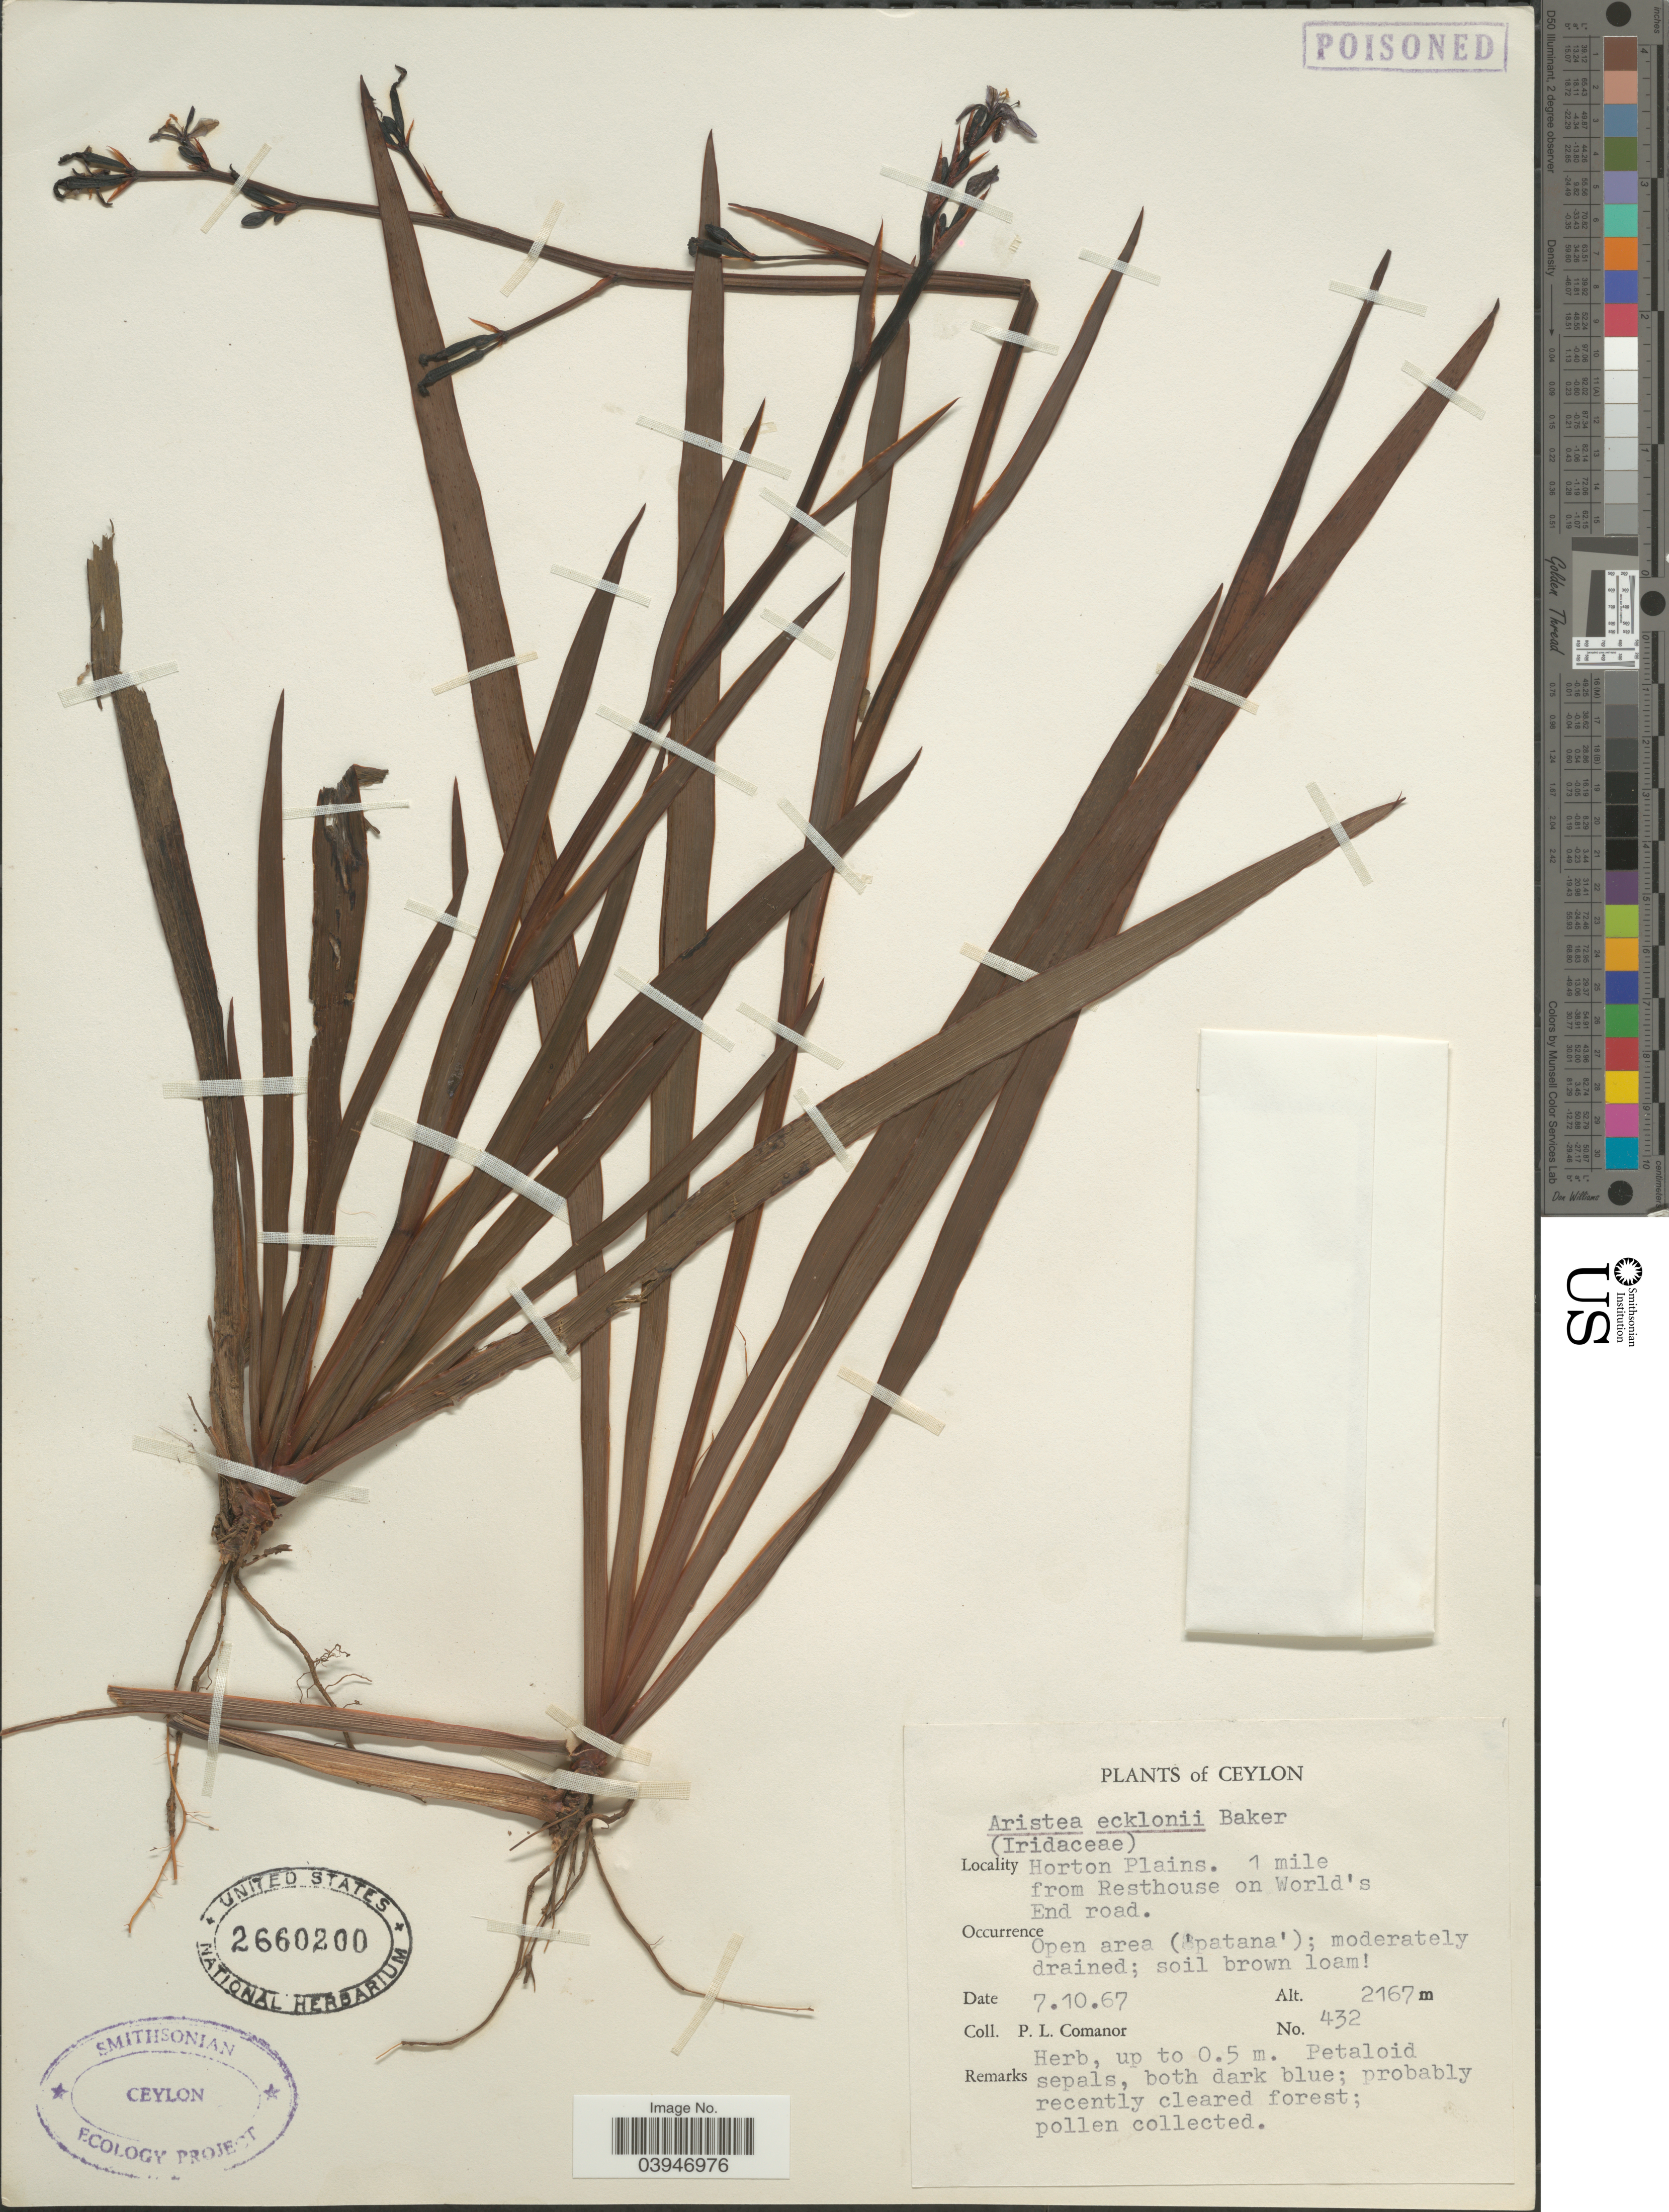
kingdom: Plantae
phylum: Tracheophyta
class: Liliopsida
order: Asparagales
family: Iridaceae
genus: Aristea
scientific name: Aristea ecklonii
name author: Baker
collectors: P. Comanor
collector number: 432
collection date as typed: Transcribed d/m/y: 7/10/67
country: Sri Lanka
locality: Ceylon. Horton Plains. 1 mile from Resthouse on World's End road.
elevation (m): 2167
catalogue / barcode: US 2660200